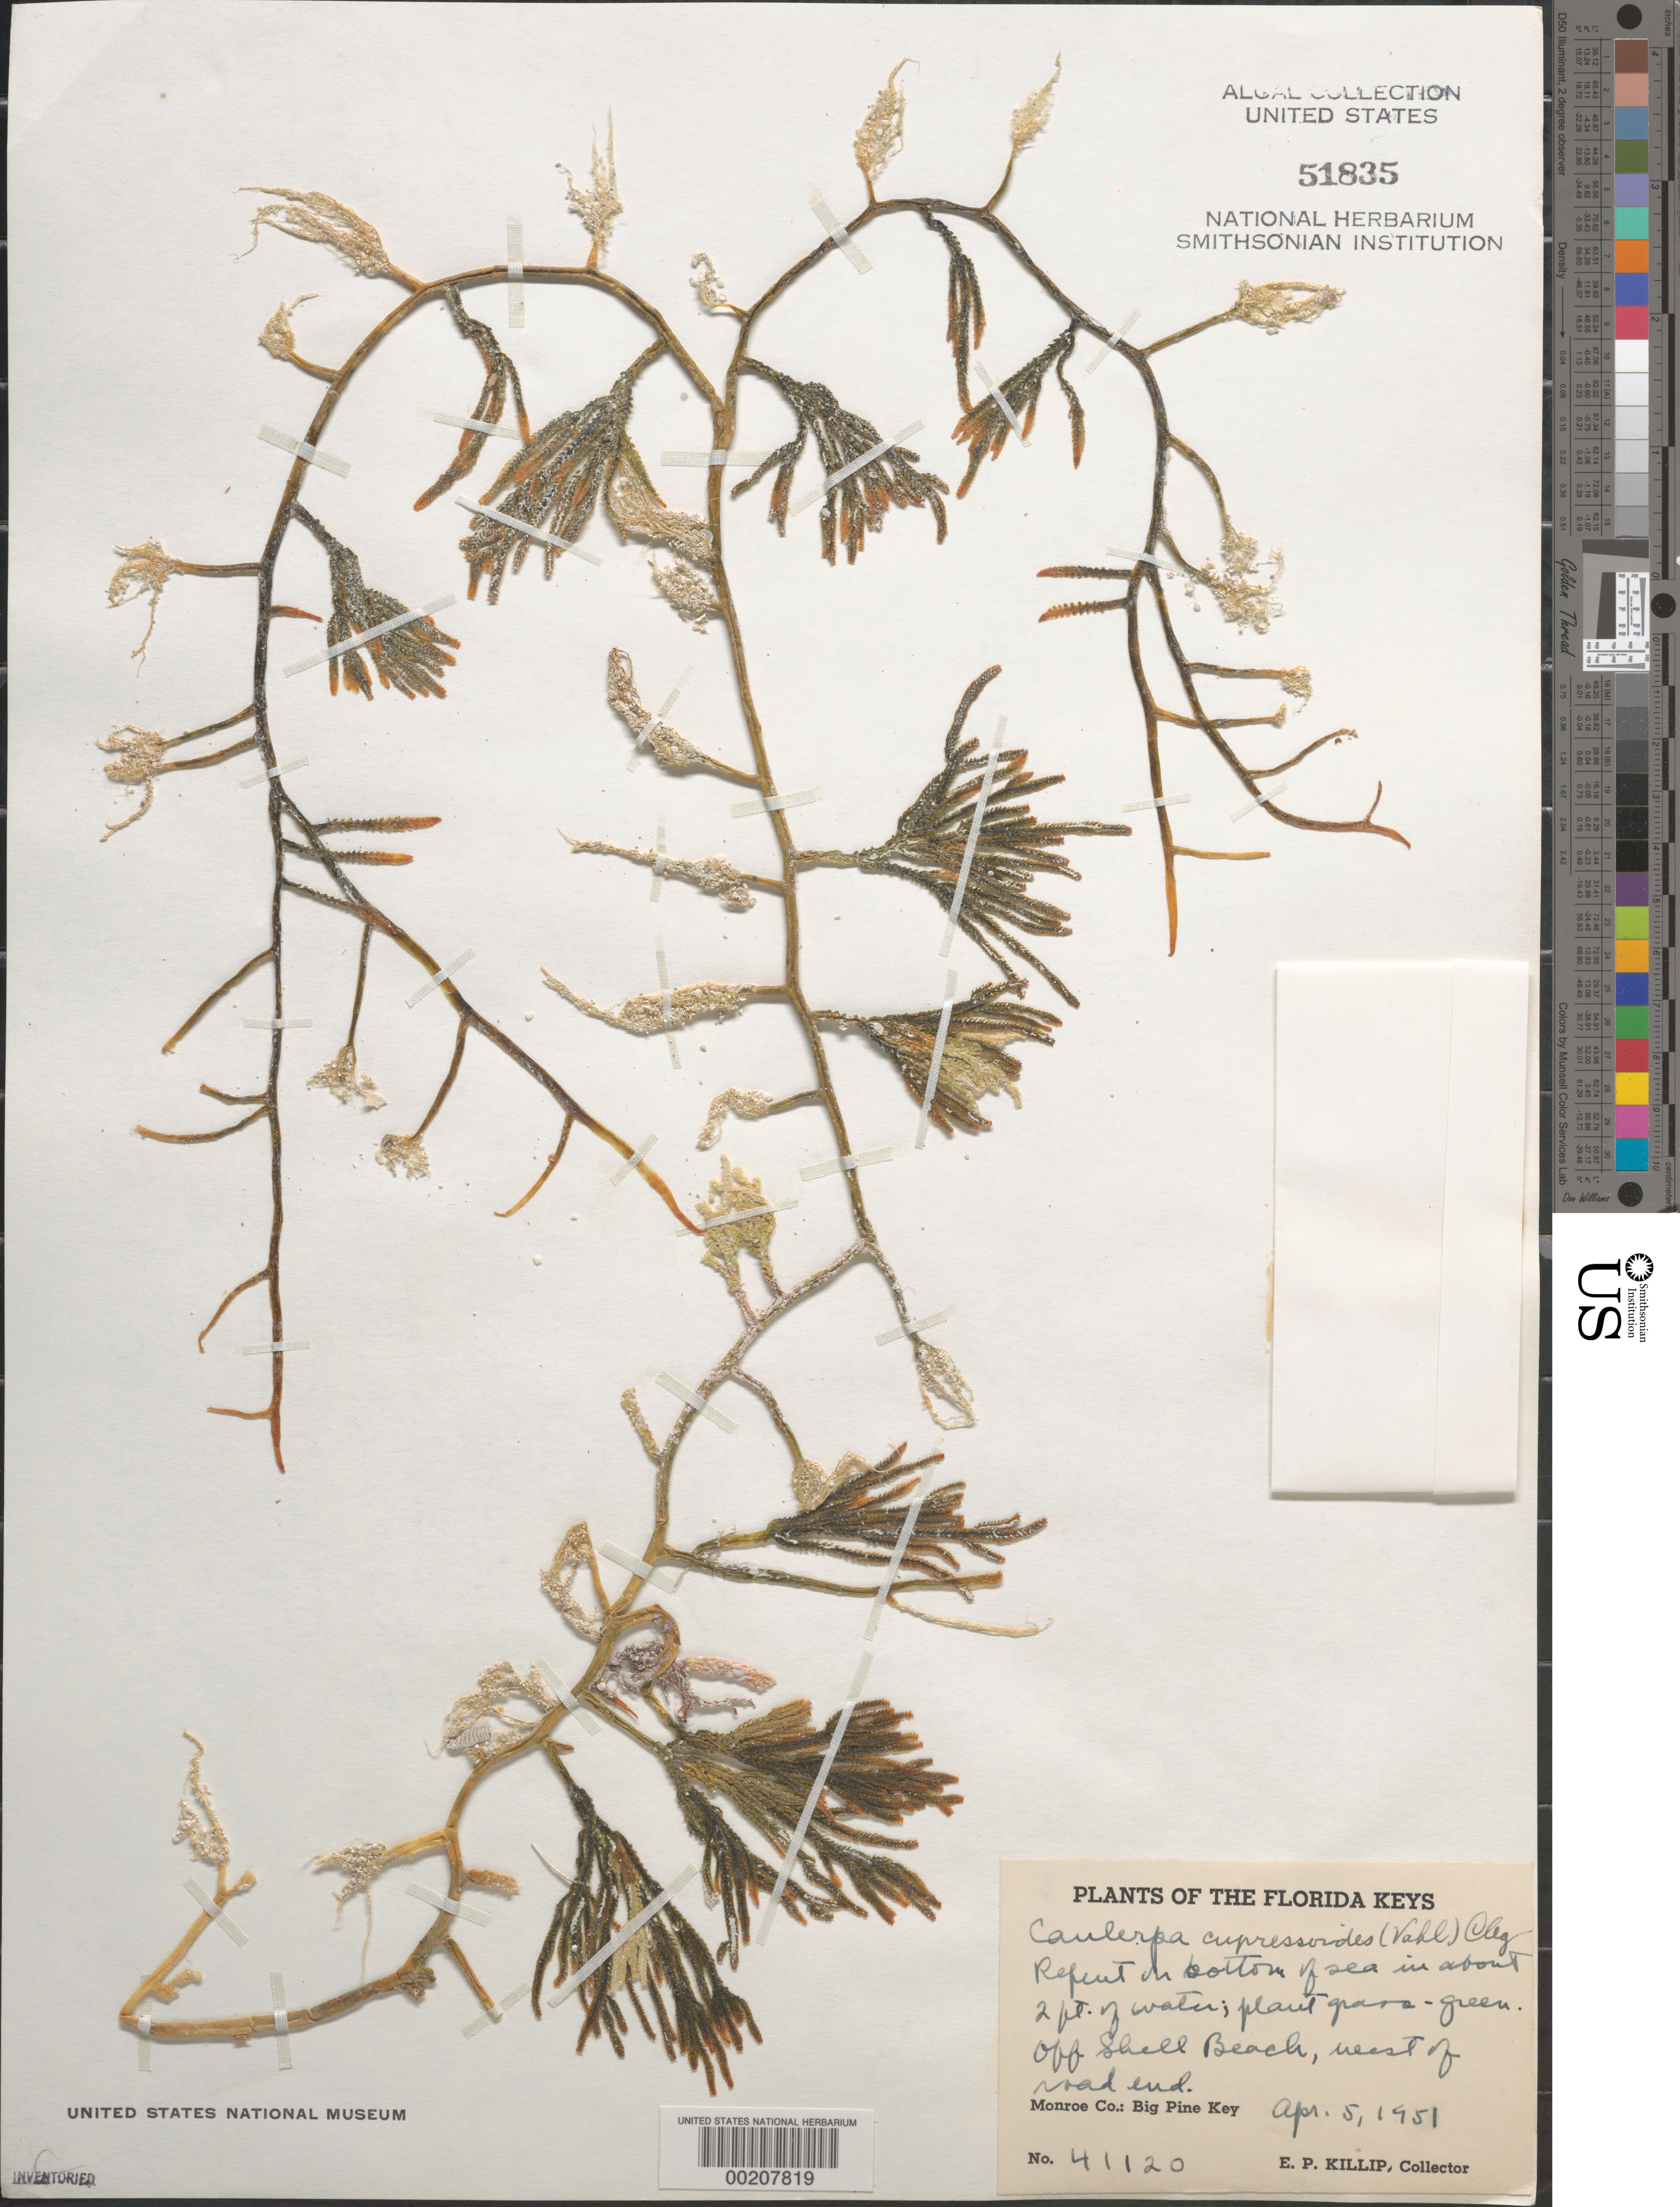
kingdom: Plantae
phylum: Chlorophyta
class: Ulvophyceae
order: Bryopsidales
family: Caulerpaceae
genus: Caulerpa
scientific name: Caulerpa cupressoides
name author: (Vahl) C. Agardh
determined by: Killip, Ellsworth P.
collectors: E. P. Killip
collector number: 41120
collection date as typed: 05 Apr 1951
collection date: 1951-04-05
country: United States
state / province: Florida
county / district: Monroe County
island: Big Pine Key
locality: Off Shell Beach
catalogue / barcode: US 51835